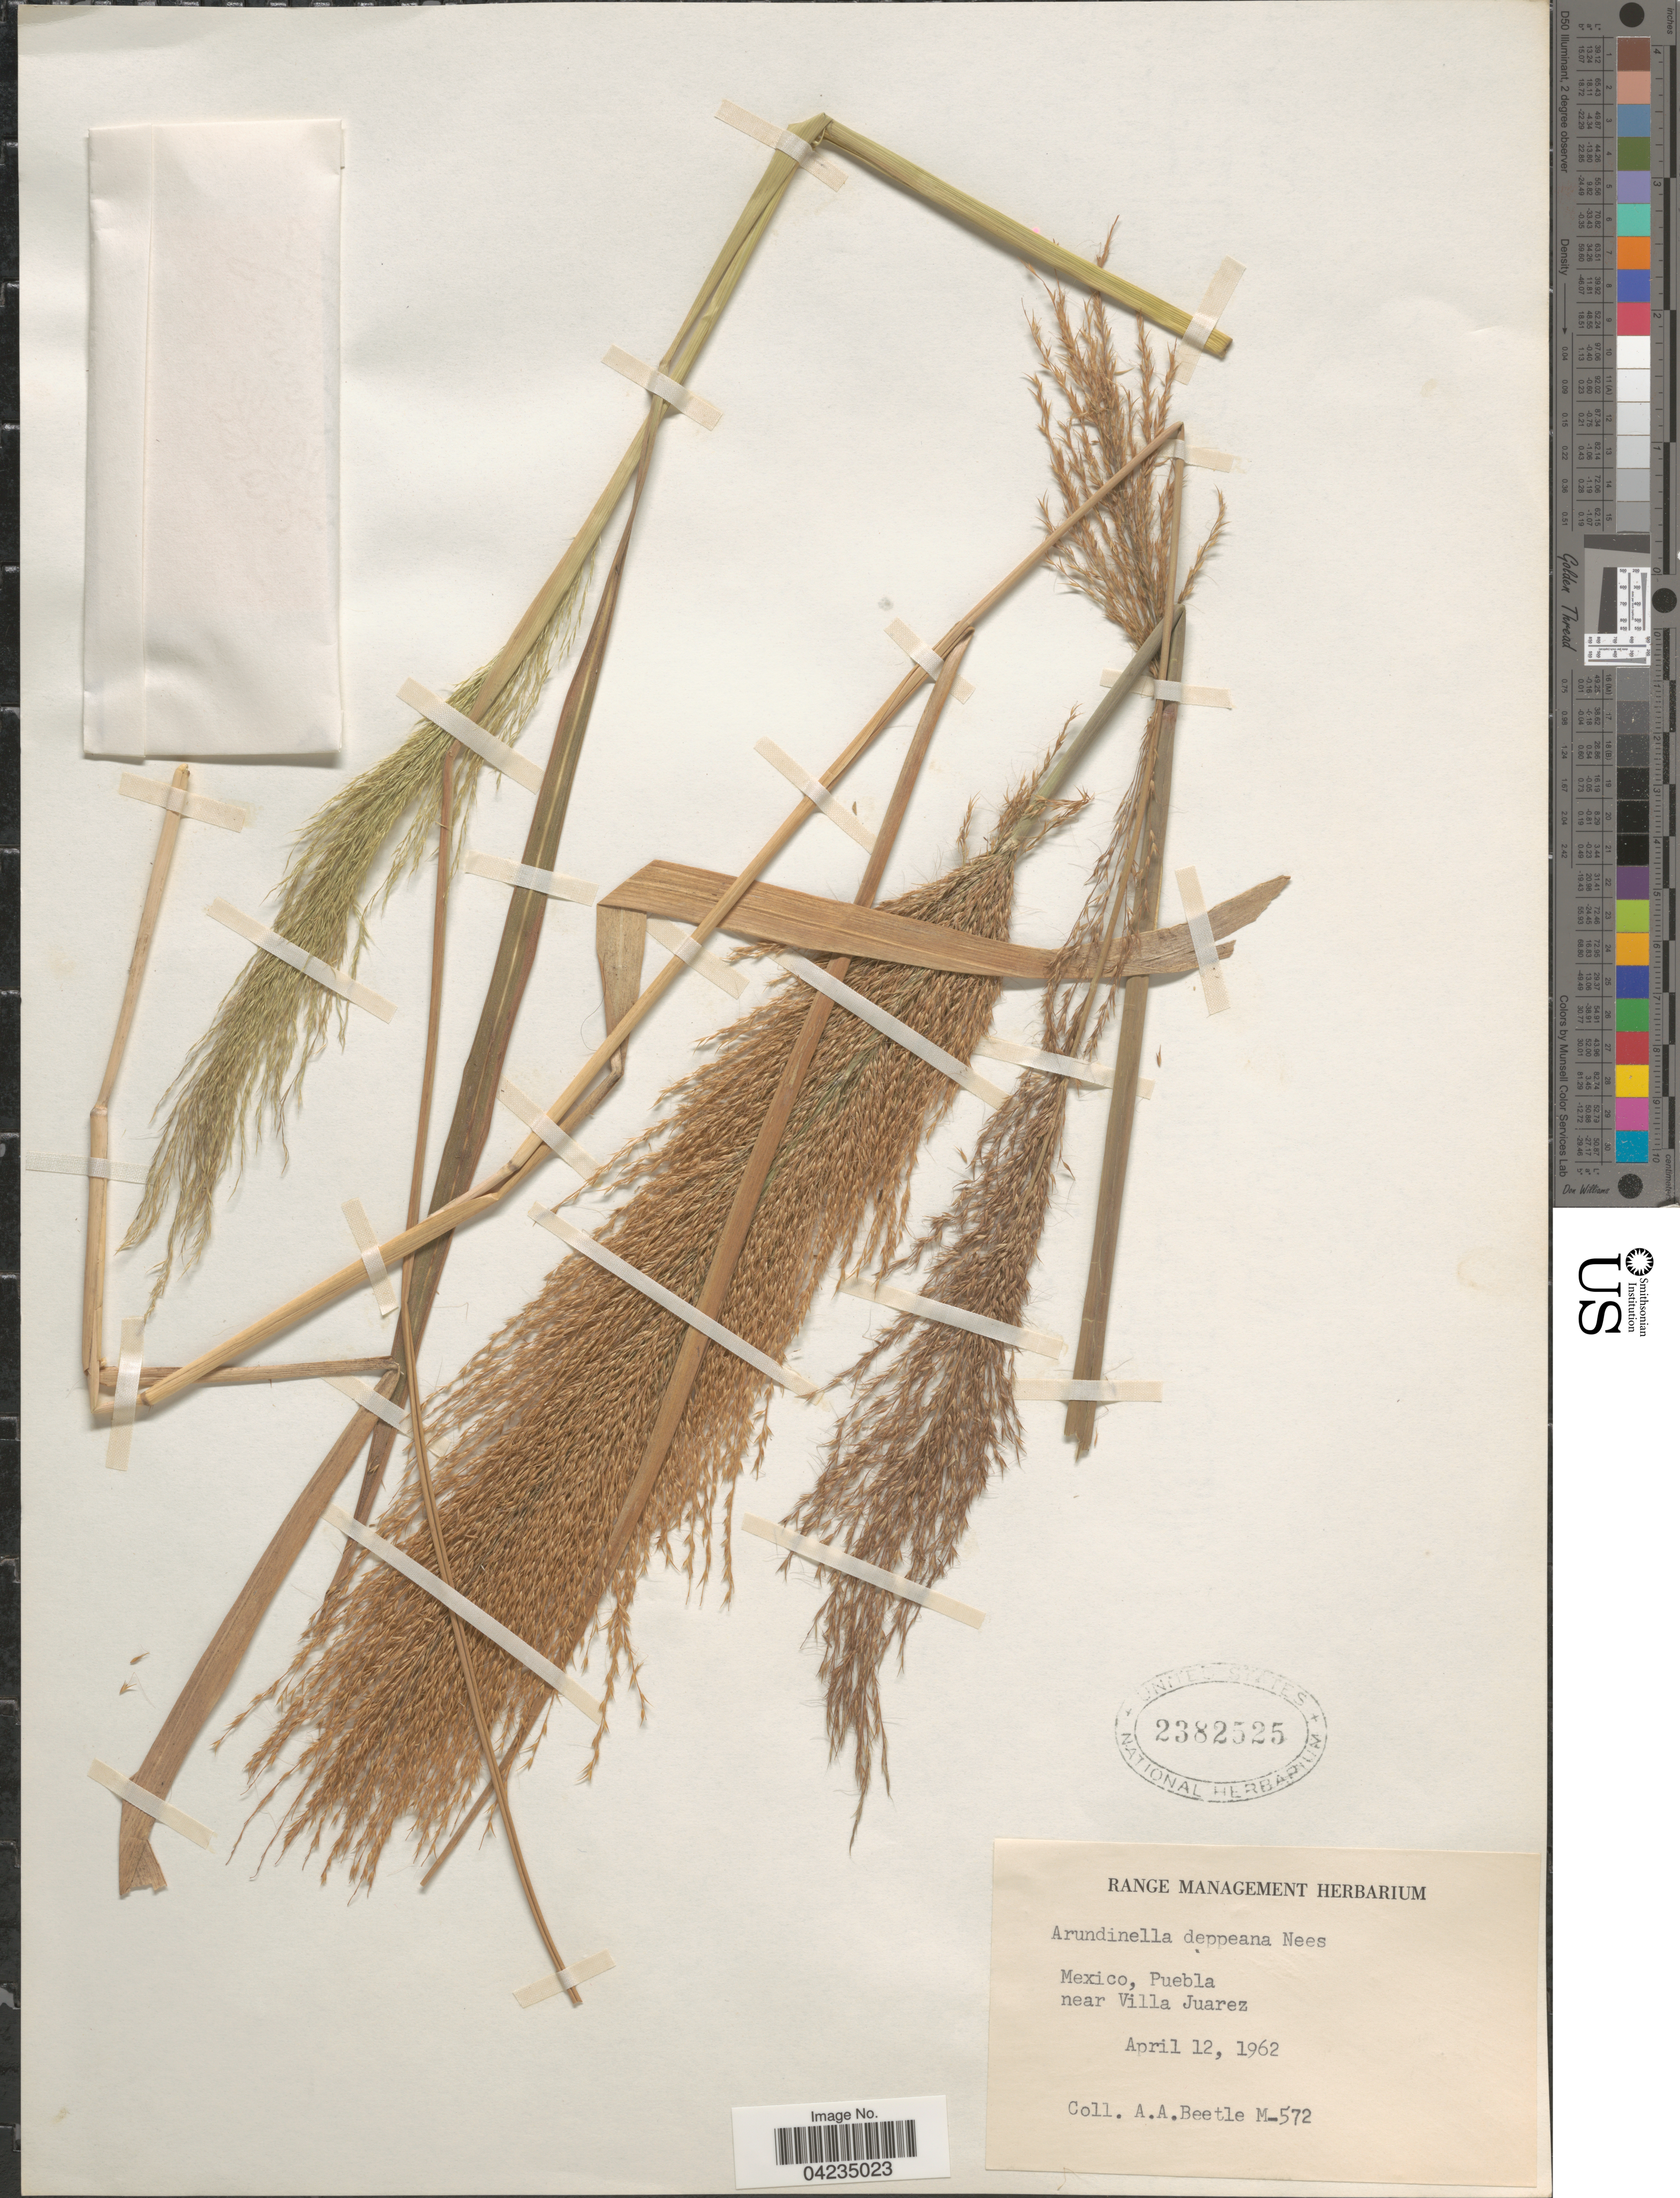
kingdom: Plantae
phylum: Tracheophyta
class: Liliopsida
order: Poales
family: Poaceae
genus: Arundinella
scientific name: Arundinella deppeana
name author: Nees ex Steud.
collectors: A. A. Beetle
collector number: M-572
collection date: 1962-04-12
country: Mexico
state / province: Puebla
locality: Puebla near Villa Juarez.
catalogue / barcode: US 2382525